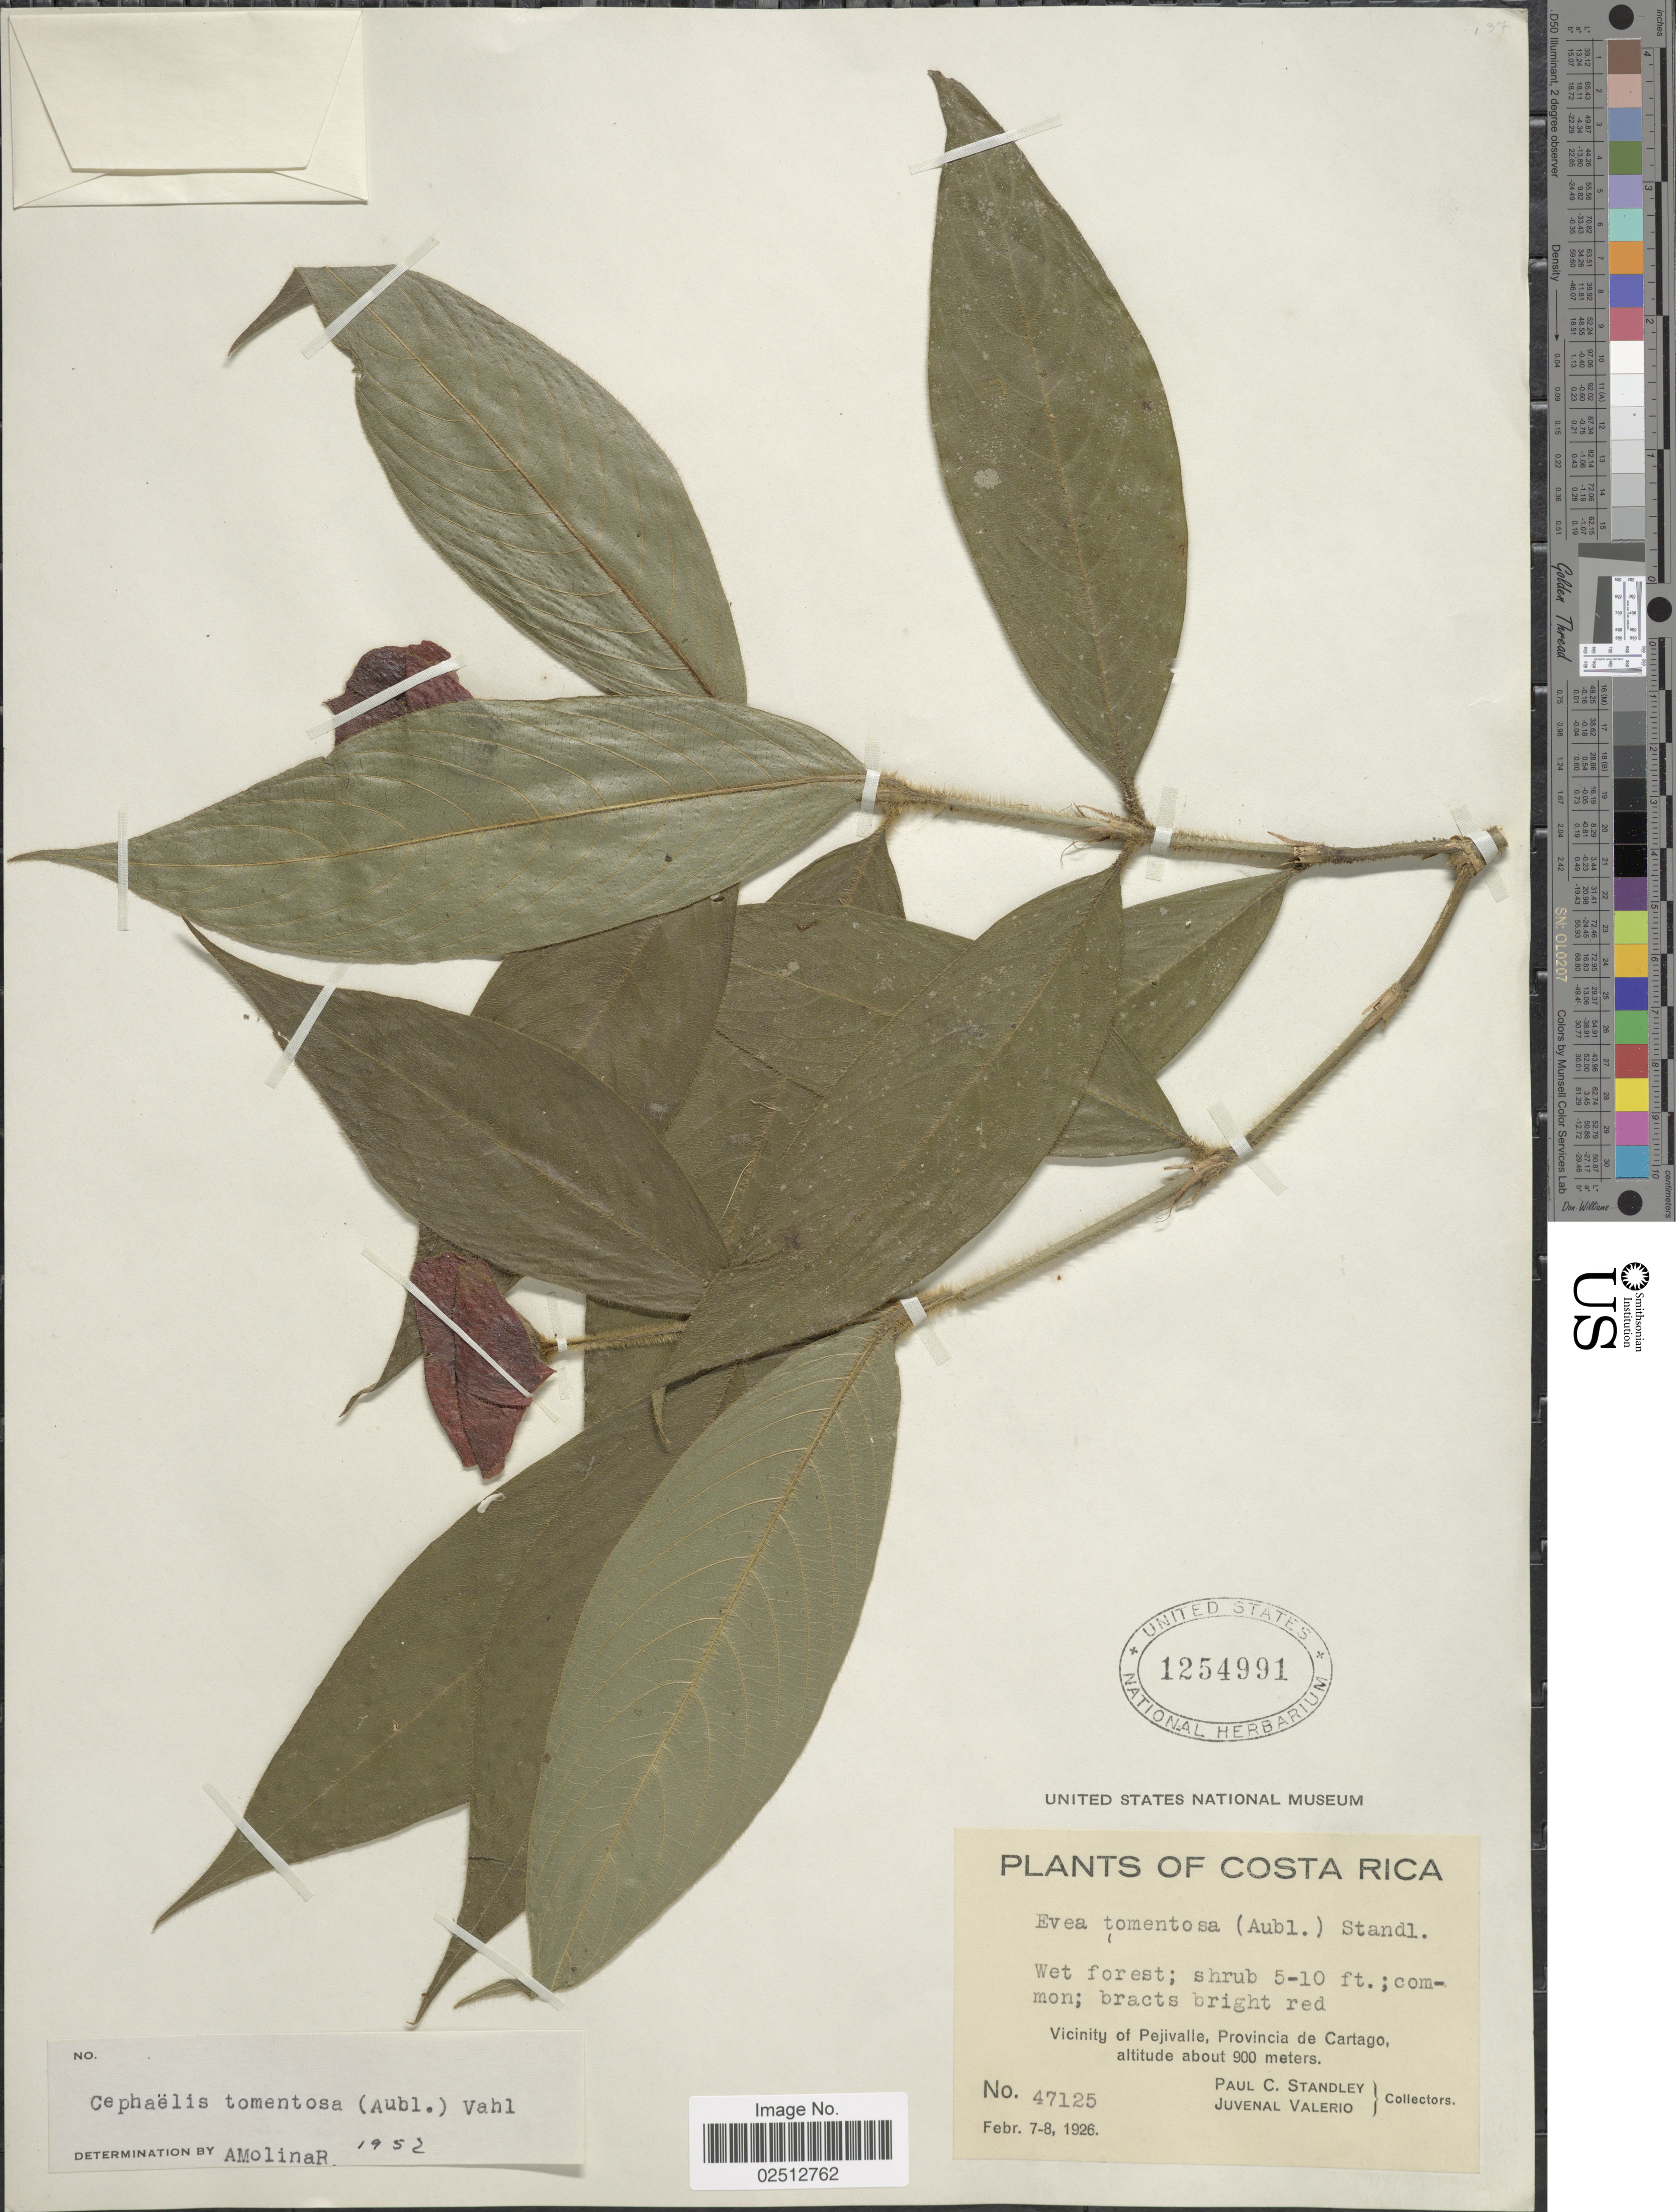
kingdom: Plantae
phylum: Tracheophyta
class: Magnoliopsida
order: Gentianales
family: Rubiaceae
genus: Psychotria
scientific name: Psychotria poeppigiana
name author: Müll. Arg.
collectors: P. C. Standley & J. Valerio R.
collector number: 47125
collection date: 1926-02-07/1926-02-08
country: Costa Rica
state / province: Cartago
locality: Vicinity of Pejivalle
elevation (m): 900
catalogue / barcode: US 1254991